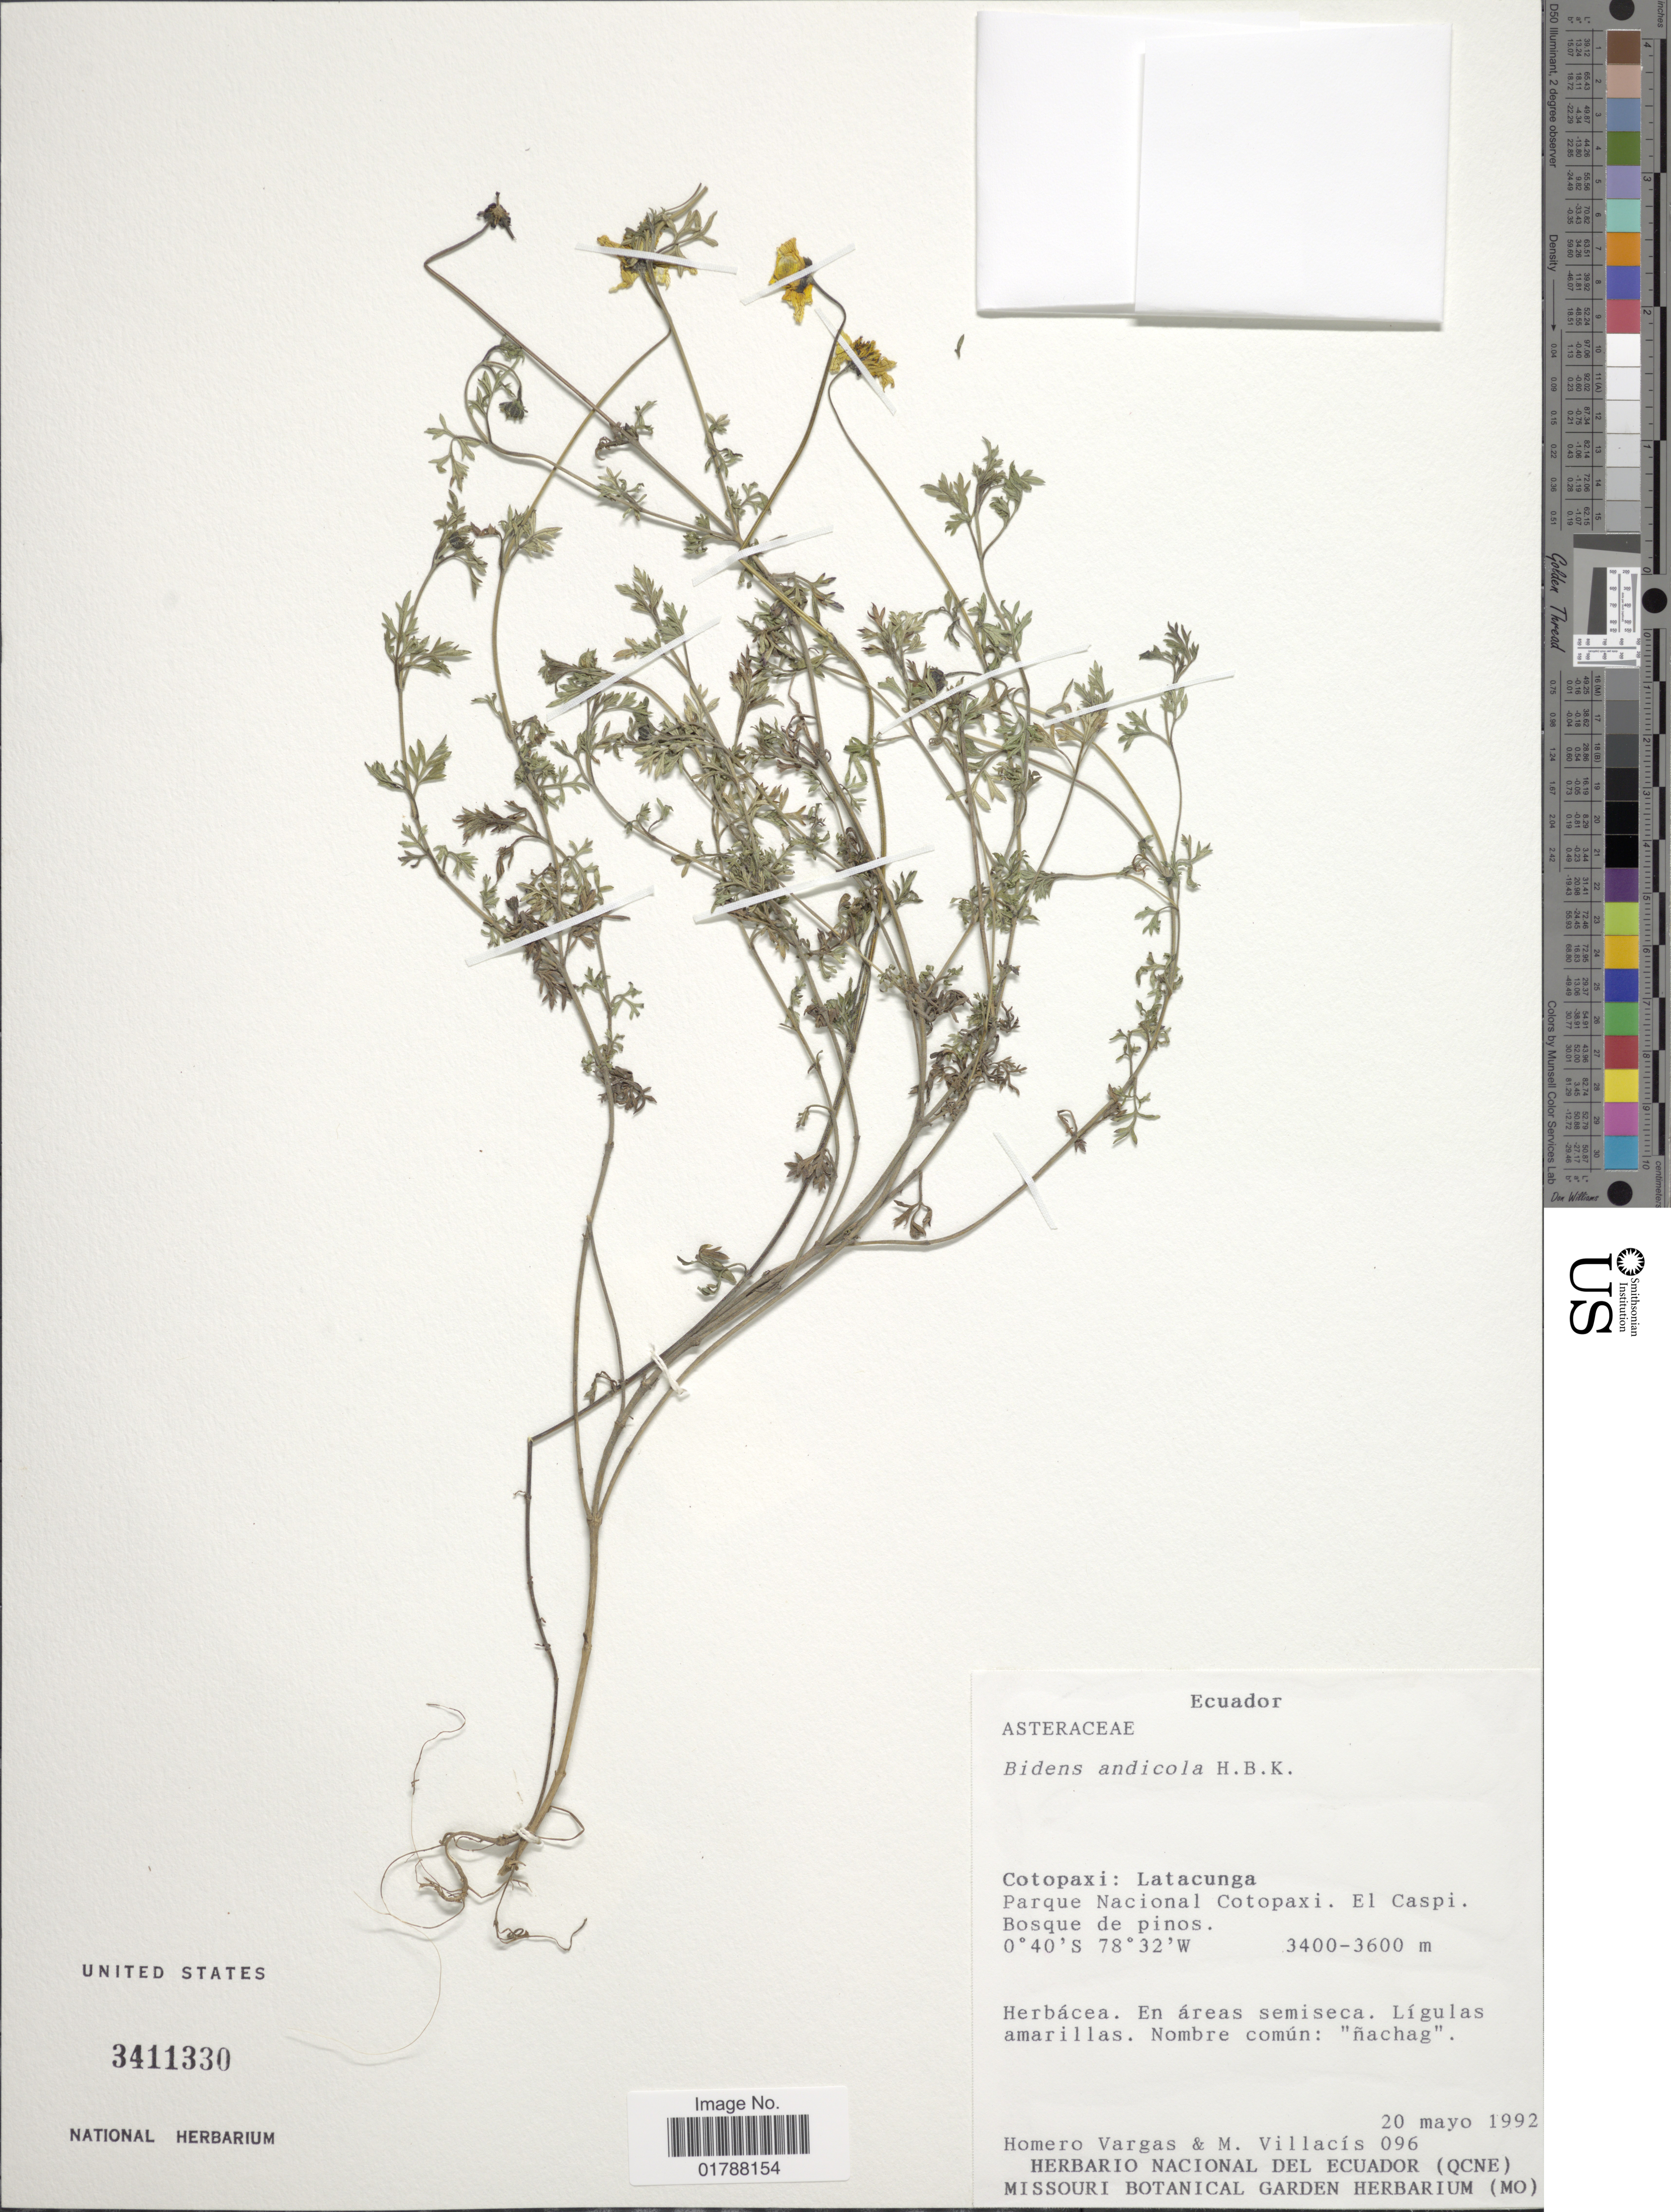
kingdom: Plantae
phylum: Tracheophyta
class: Magnoliopsida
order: Asterales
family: Asteraceae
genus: Bidens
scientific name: Bidens andicola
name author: Kunth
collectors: H. Vargas & M. Villacis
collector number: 096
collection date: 1992-05-20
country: Ecuador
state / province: Cotopaxi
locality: Cotopaxi: Latacunga, Parque Nacional Cotopaxi, El Caspi, Bosque de pinos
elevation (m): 3400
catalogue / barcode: US 3411330